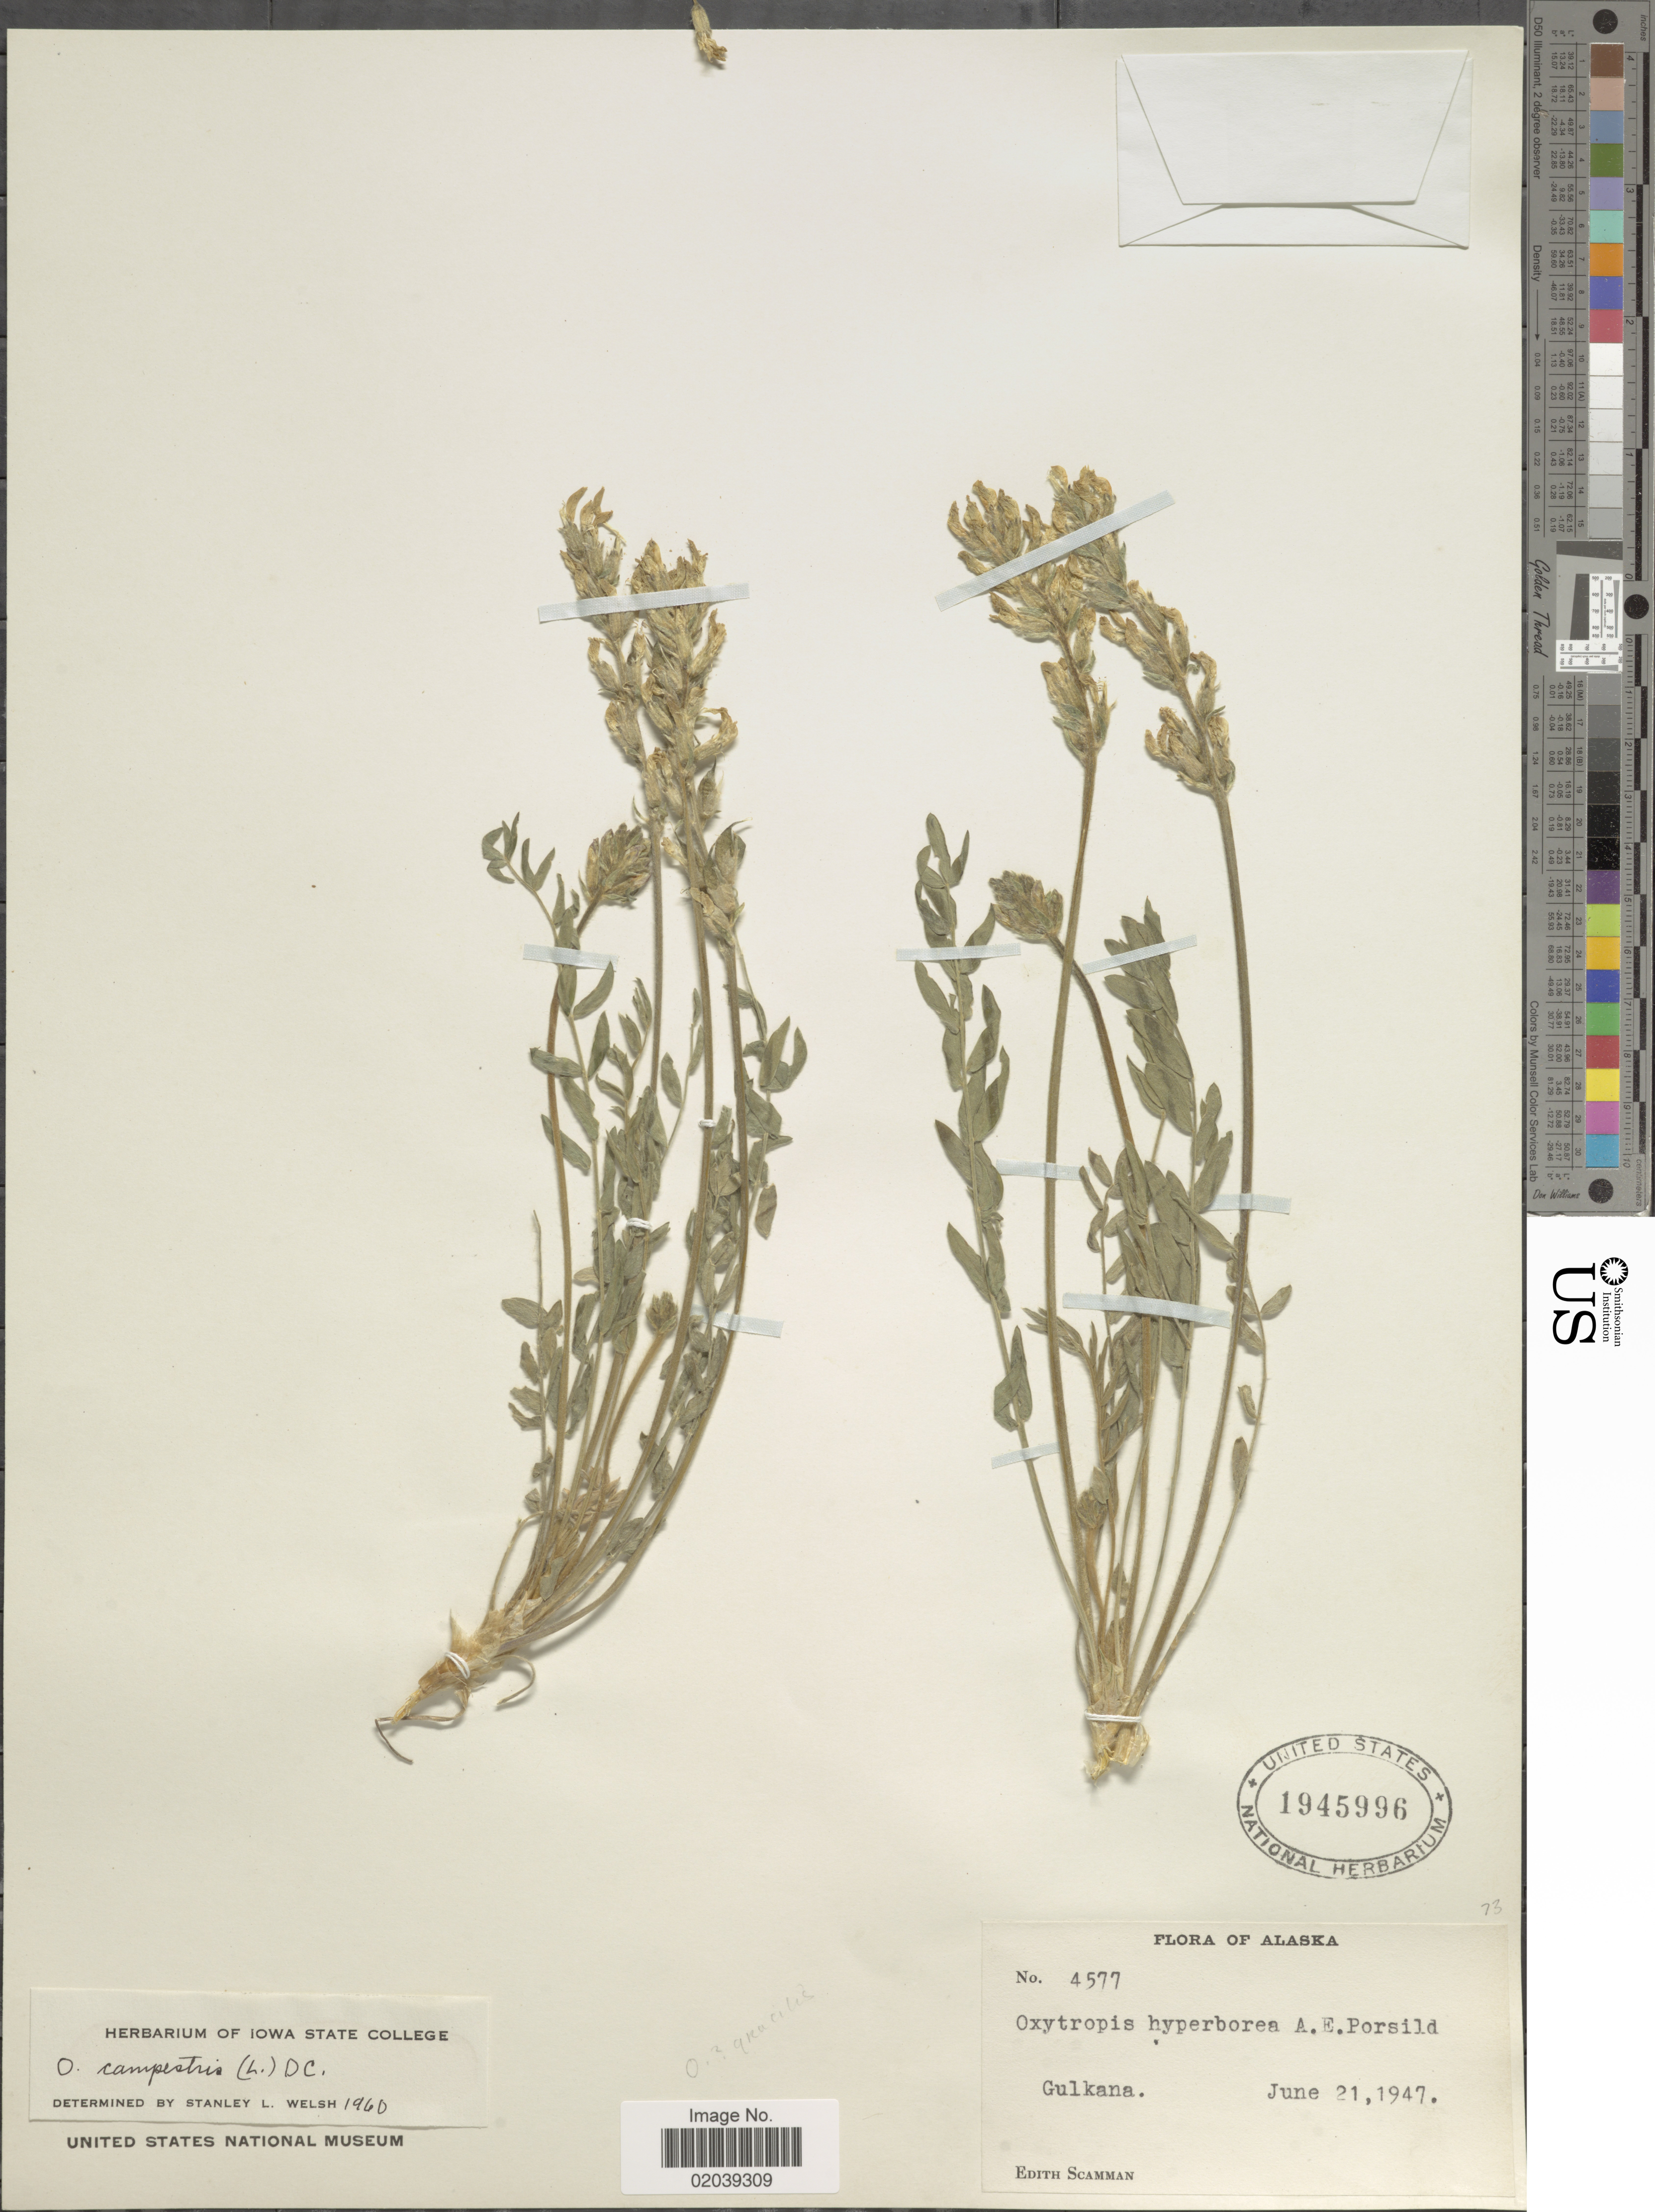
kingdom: Plantae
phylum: Tracheophyta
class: Magnoliopsida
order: Fabales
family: Fabaceae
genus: Oxytropis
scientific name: Oxytropis campestris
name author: (L.) DC.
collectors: E. Scamman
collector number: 4577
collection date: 1947-06-21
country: United States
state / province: Alaska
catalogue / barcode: US 1945996